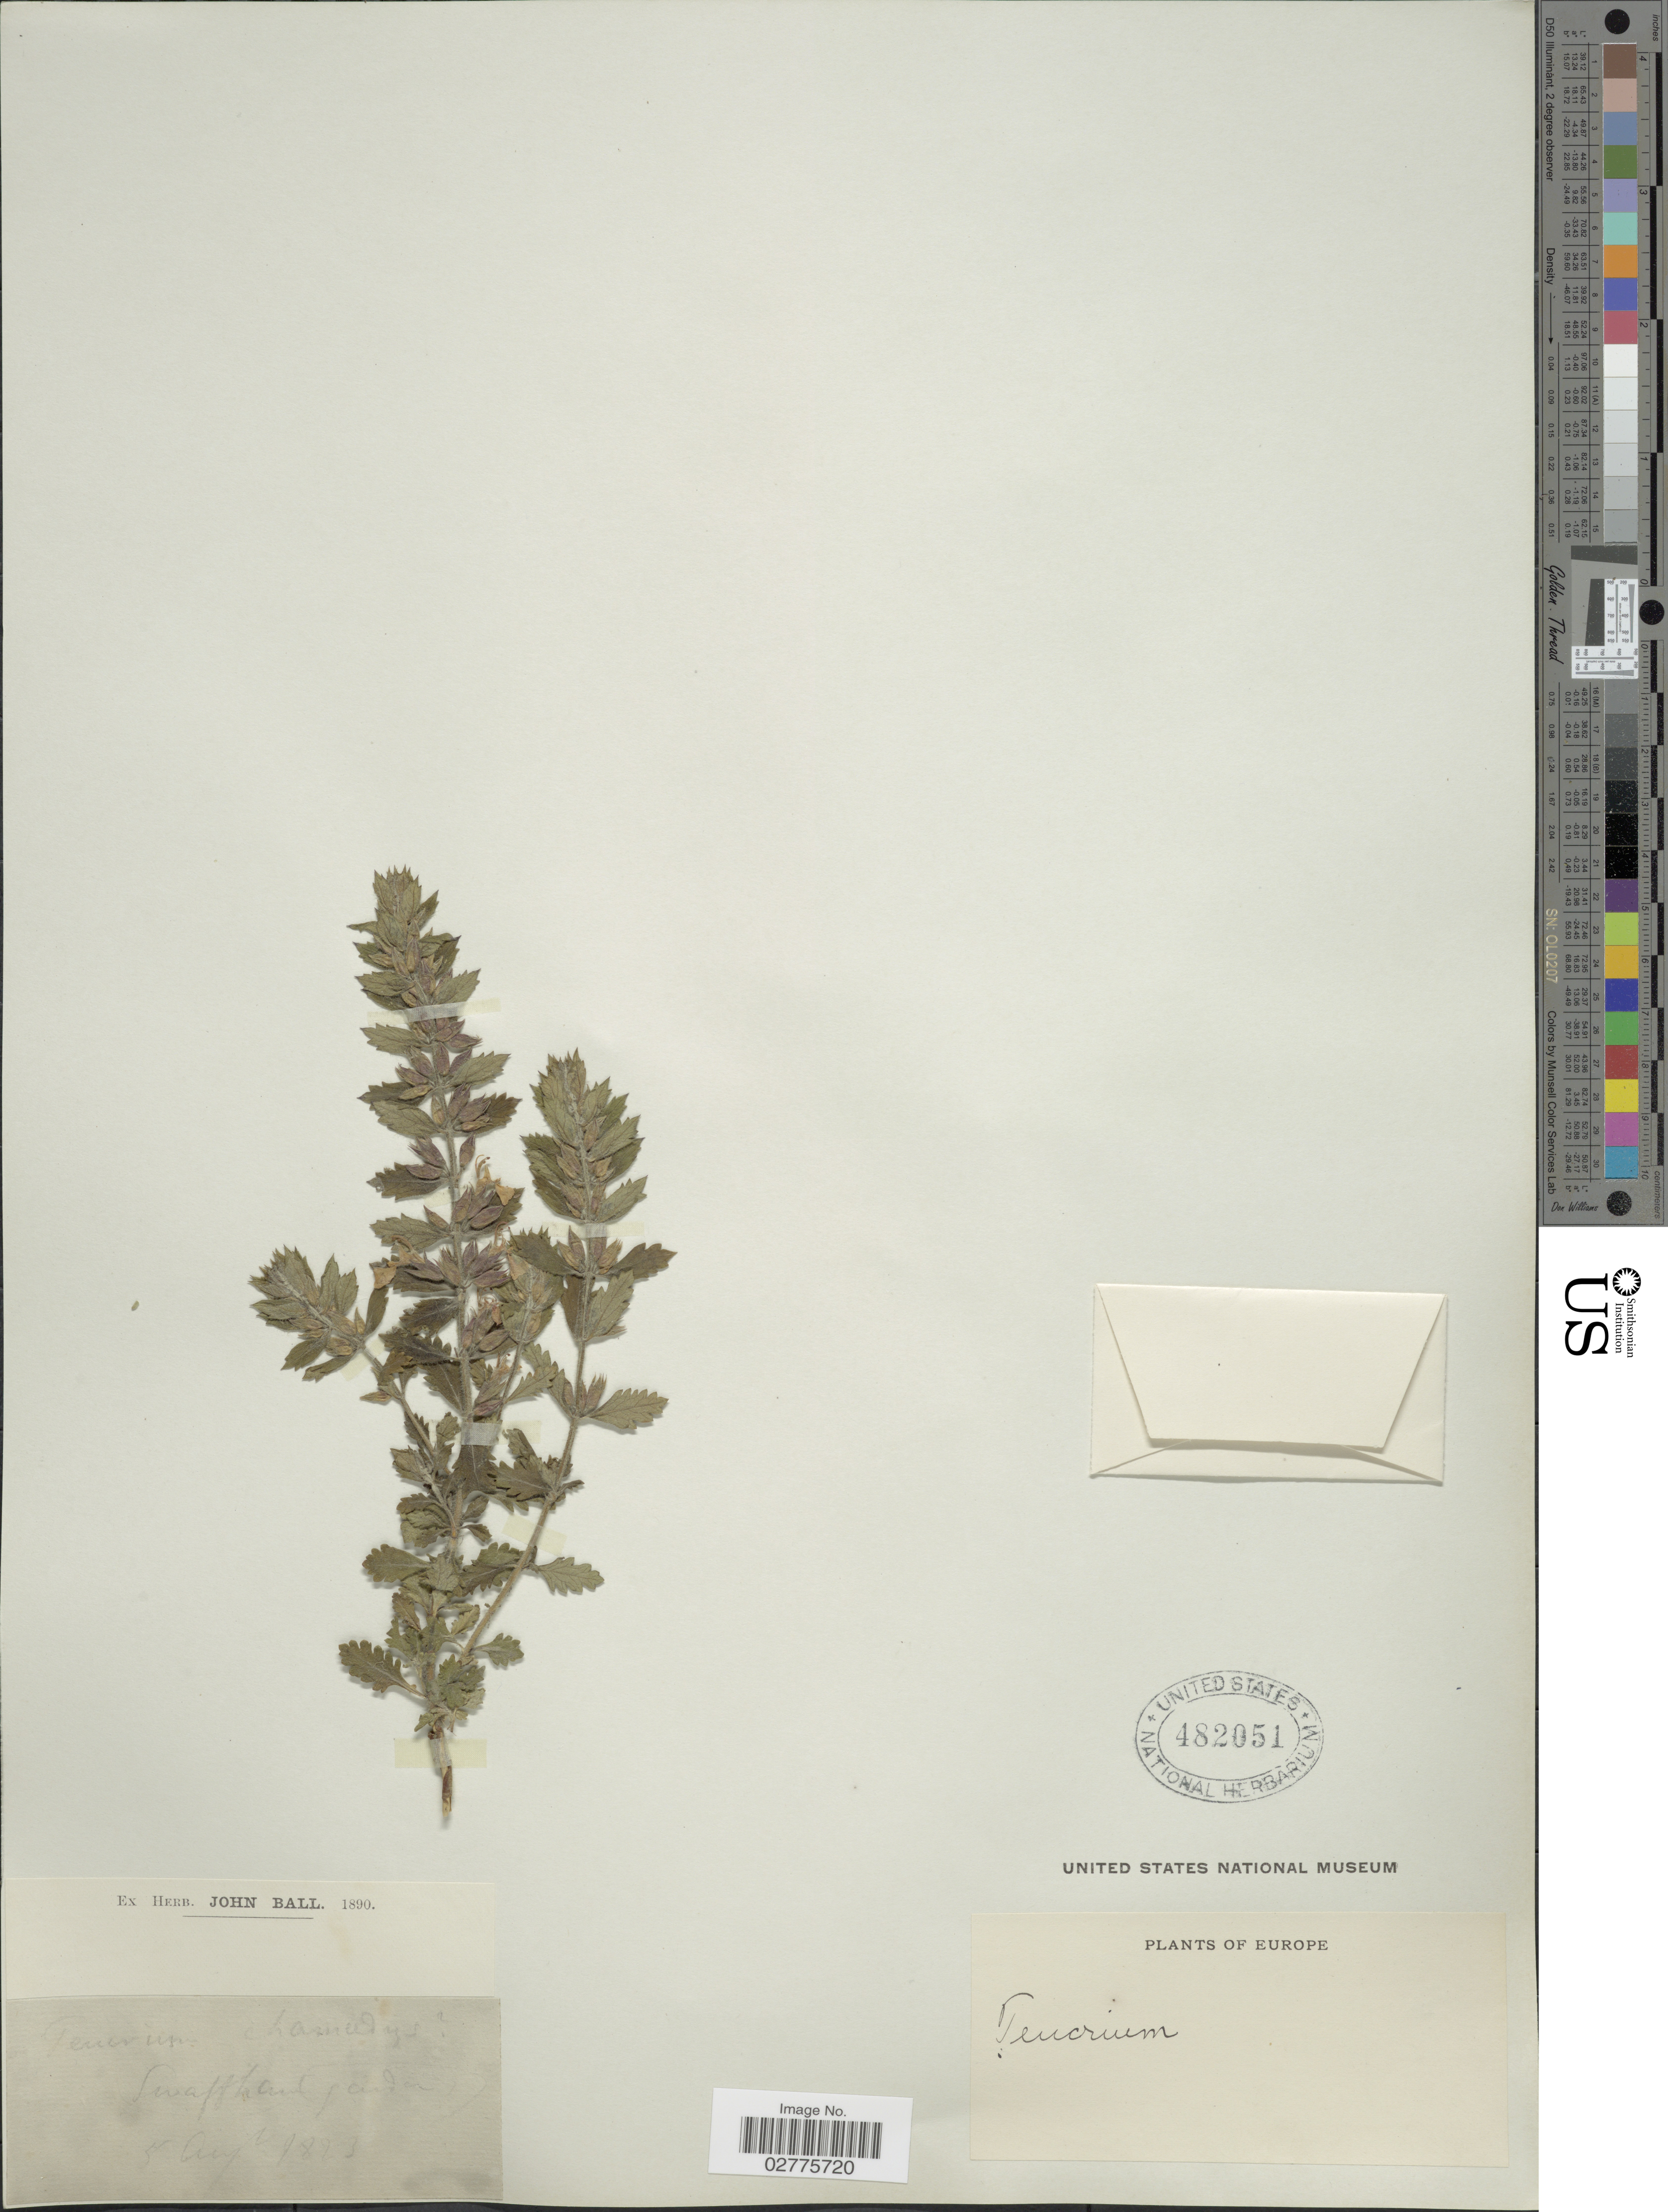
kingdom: Plantae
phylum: Tracheophyta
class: Magnoliopsida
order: Lamiales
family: Lamiaceae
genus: Teucrium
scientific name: Teucrium chamaedrys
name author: L.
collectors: ex herb. John Ball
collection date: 1823-08-05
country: United Kingdom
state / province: England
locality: Swaffham garden. Europe.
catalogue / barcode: US 482051